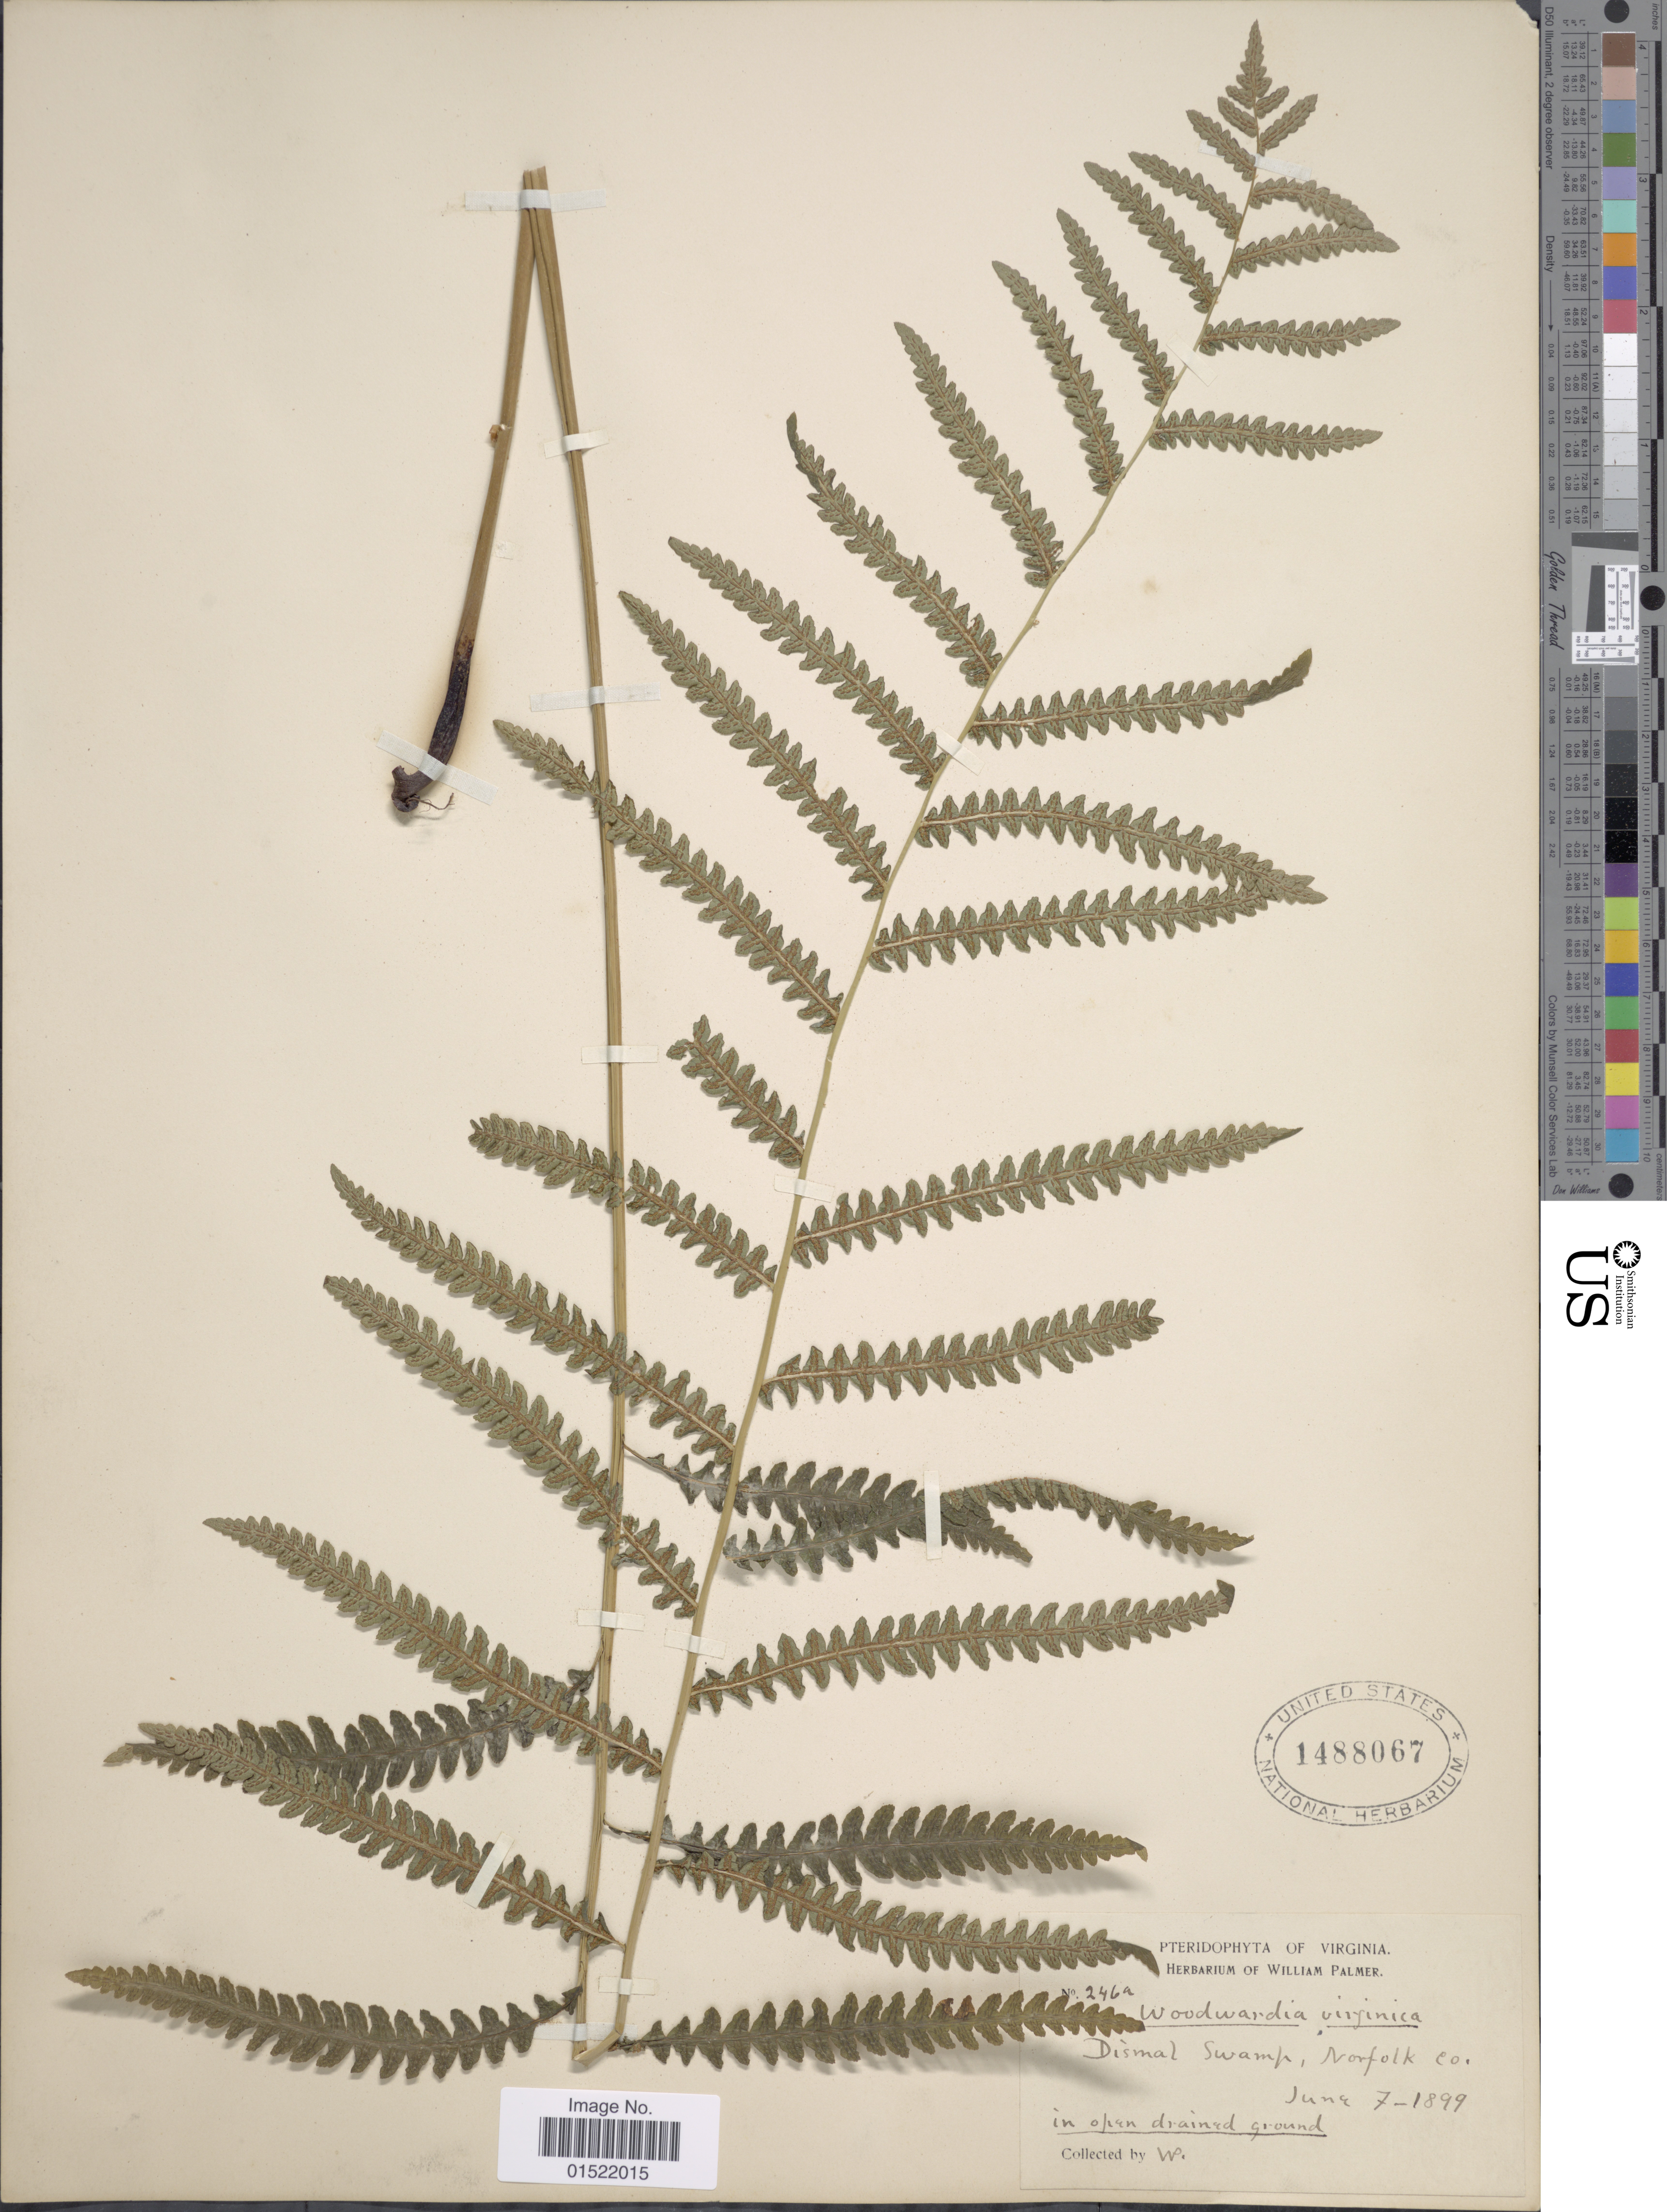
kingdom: Plantae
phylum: Tracheophyta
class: Polypodiopsida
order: Polypodiales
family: Blechnaceae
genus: Woodwardia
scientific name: Woodwardia virginica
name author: (L.) R.M. Sm.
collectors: W. Palmer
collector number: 246a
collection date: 1899-06-07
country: United States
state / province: Virginia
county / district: City of Norfolk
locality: Dismal Swamp, Norfolk Co.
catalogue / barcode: US 1488067